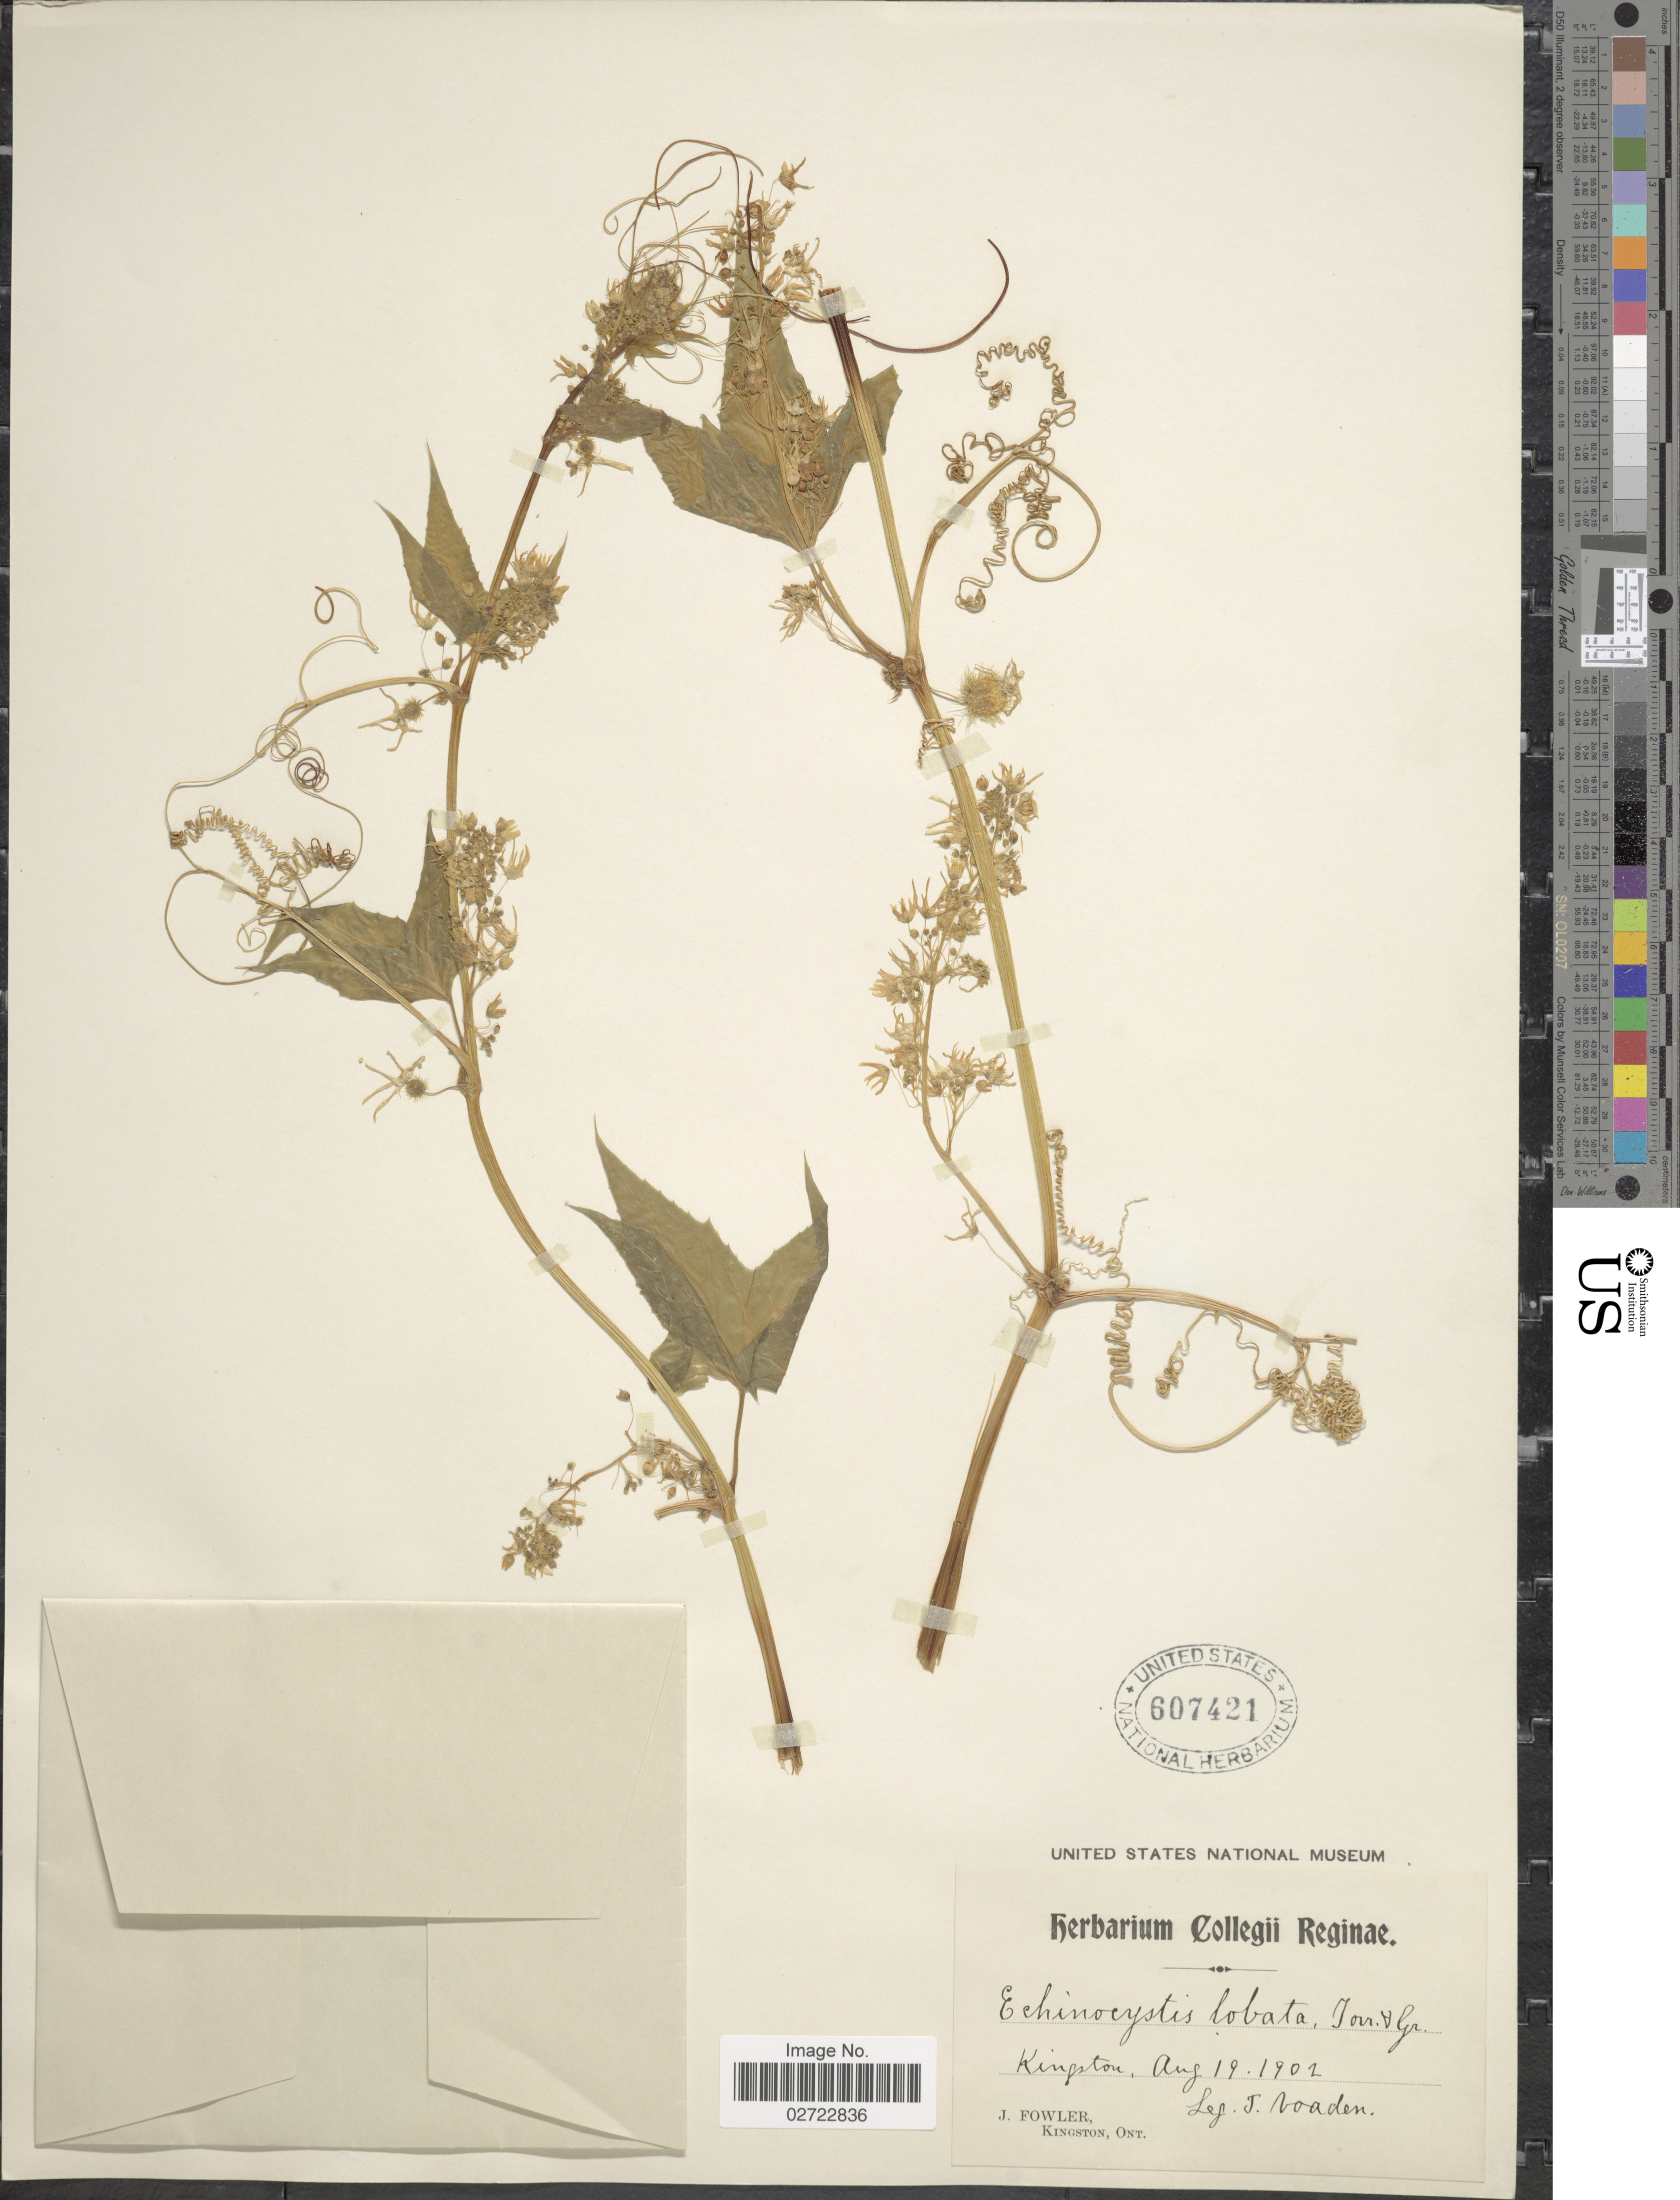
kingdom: Plantae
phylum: Tracheophyta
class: Magnoliopsida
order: Cucurbitales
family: Cucurbitaceae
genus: Echinocystis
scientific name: Echinocystis lobata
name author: (Michx.) Torr. & A. Gray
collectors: J. Voaden & J. P. Fowler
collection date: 1902-08-19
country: Canada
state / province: Ontario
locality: Kingston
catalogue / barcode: US 607421